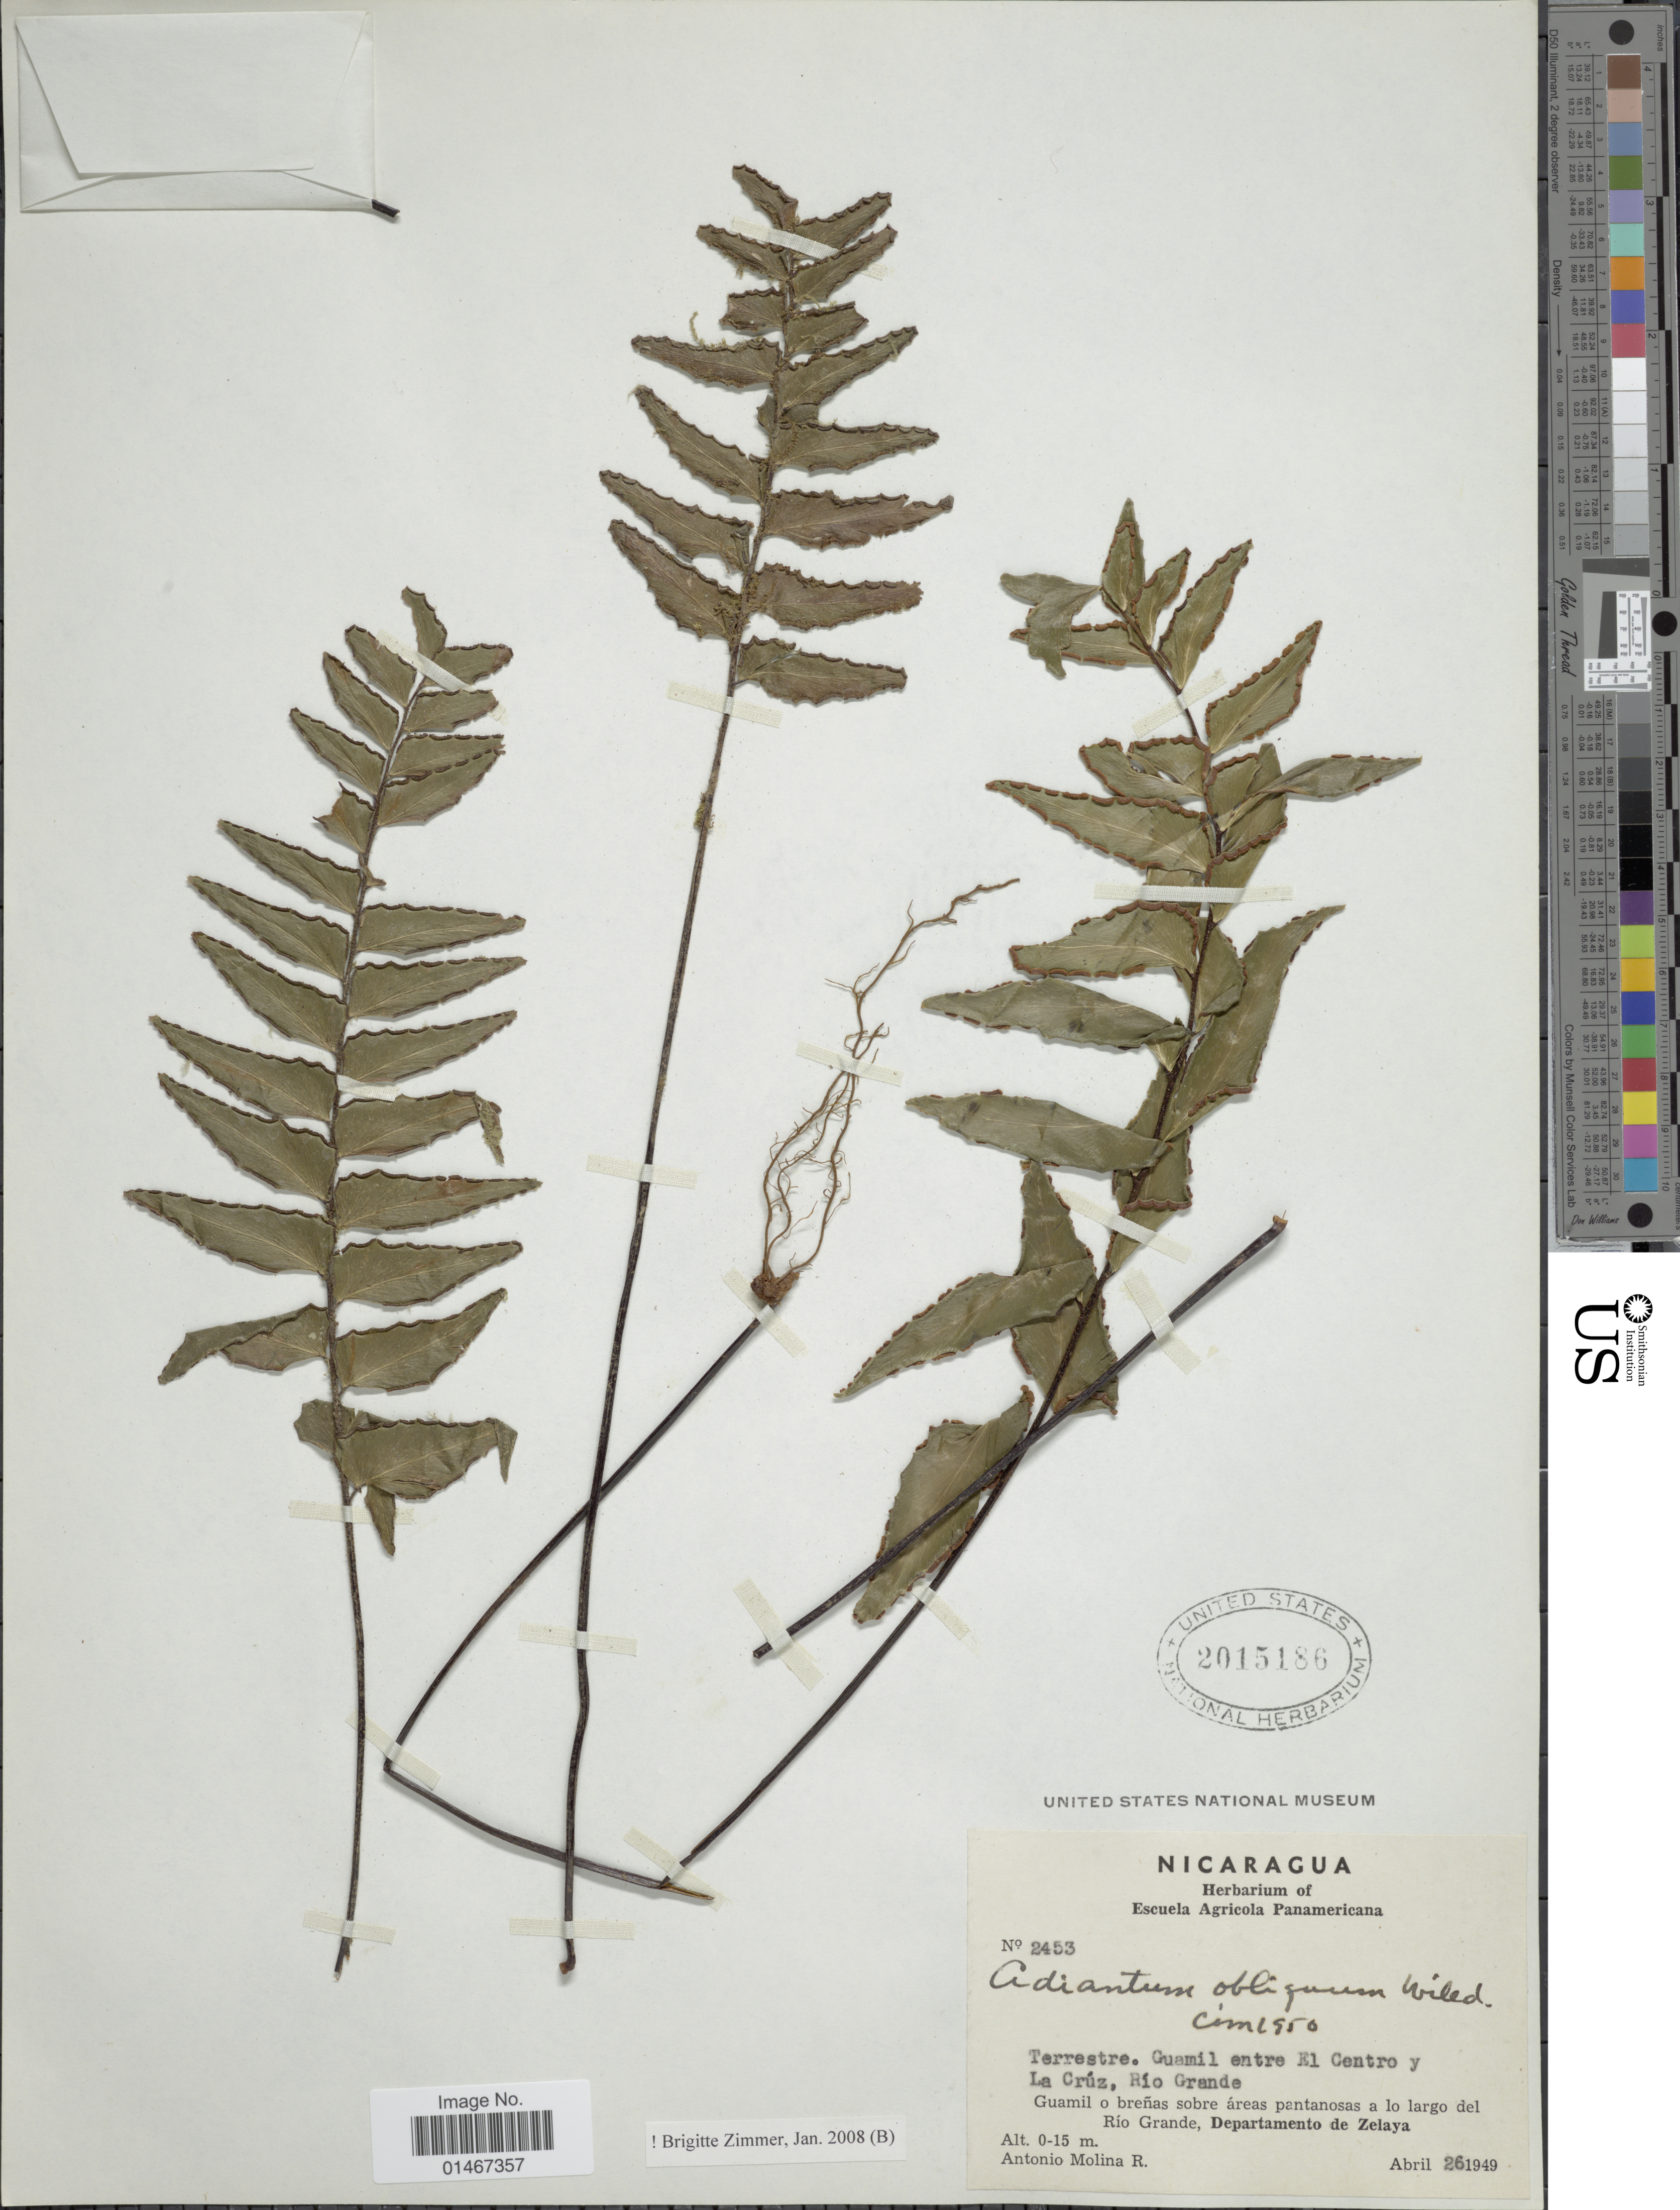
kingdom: Plantae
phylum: Tracheophyta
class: Polypodiopsida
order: Polypodiales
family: Pteridaceae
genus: Adiantum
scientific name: Adiantum obliquum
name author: Willd.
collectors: A. Molina R.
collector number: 2453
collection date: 1949-04-26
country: Nicaragua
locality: Guamil o brenas sobre areas pantanosas a lo largo del Rio Grande, Departamento de Zelaya.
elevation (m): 0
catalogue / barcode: US 2015186